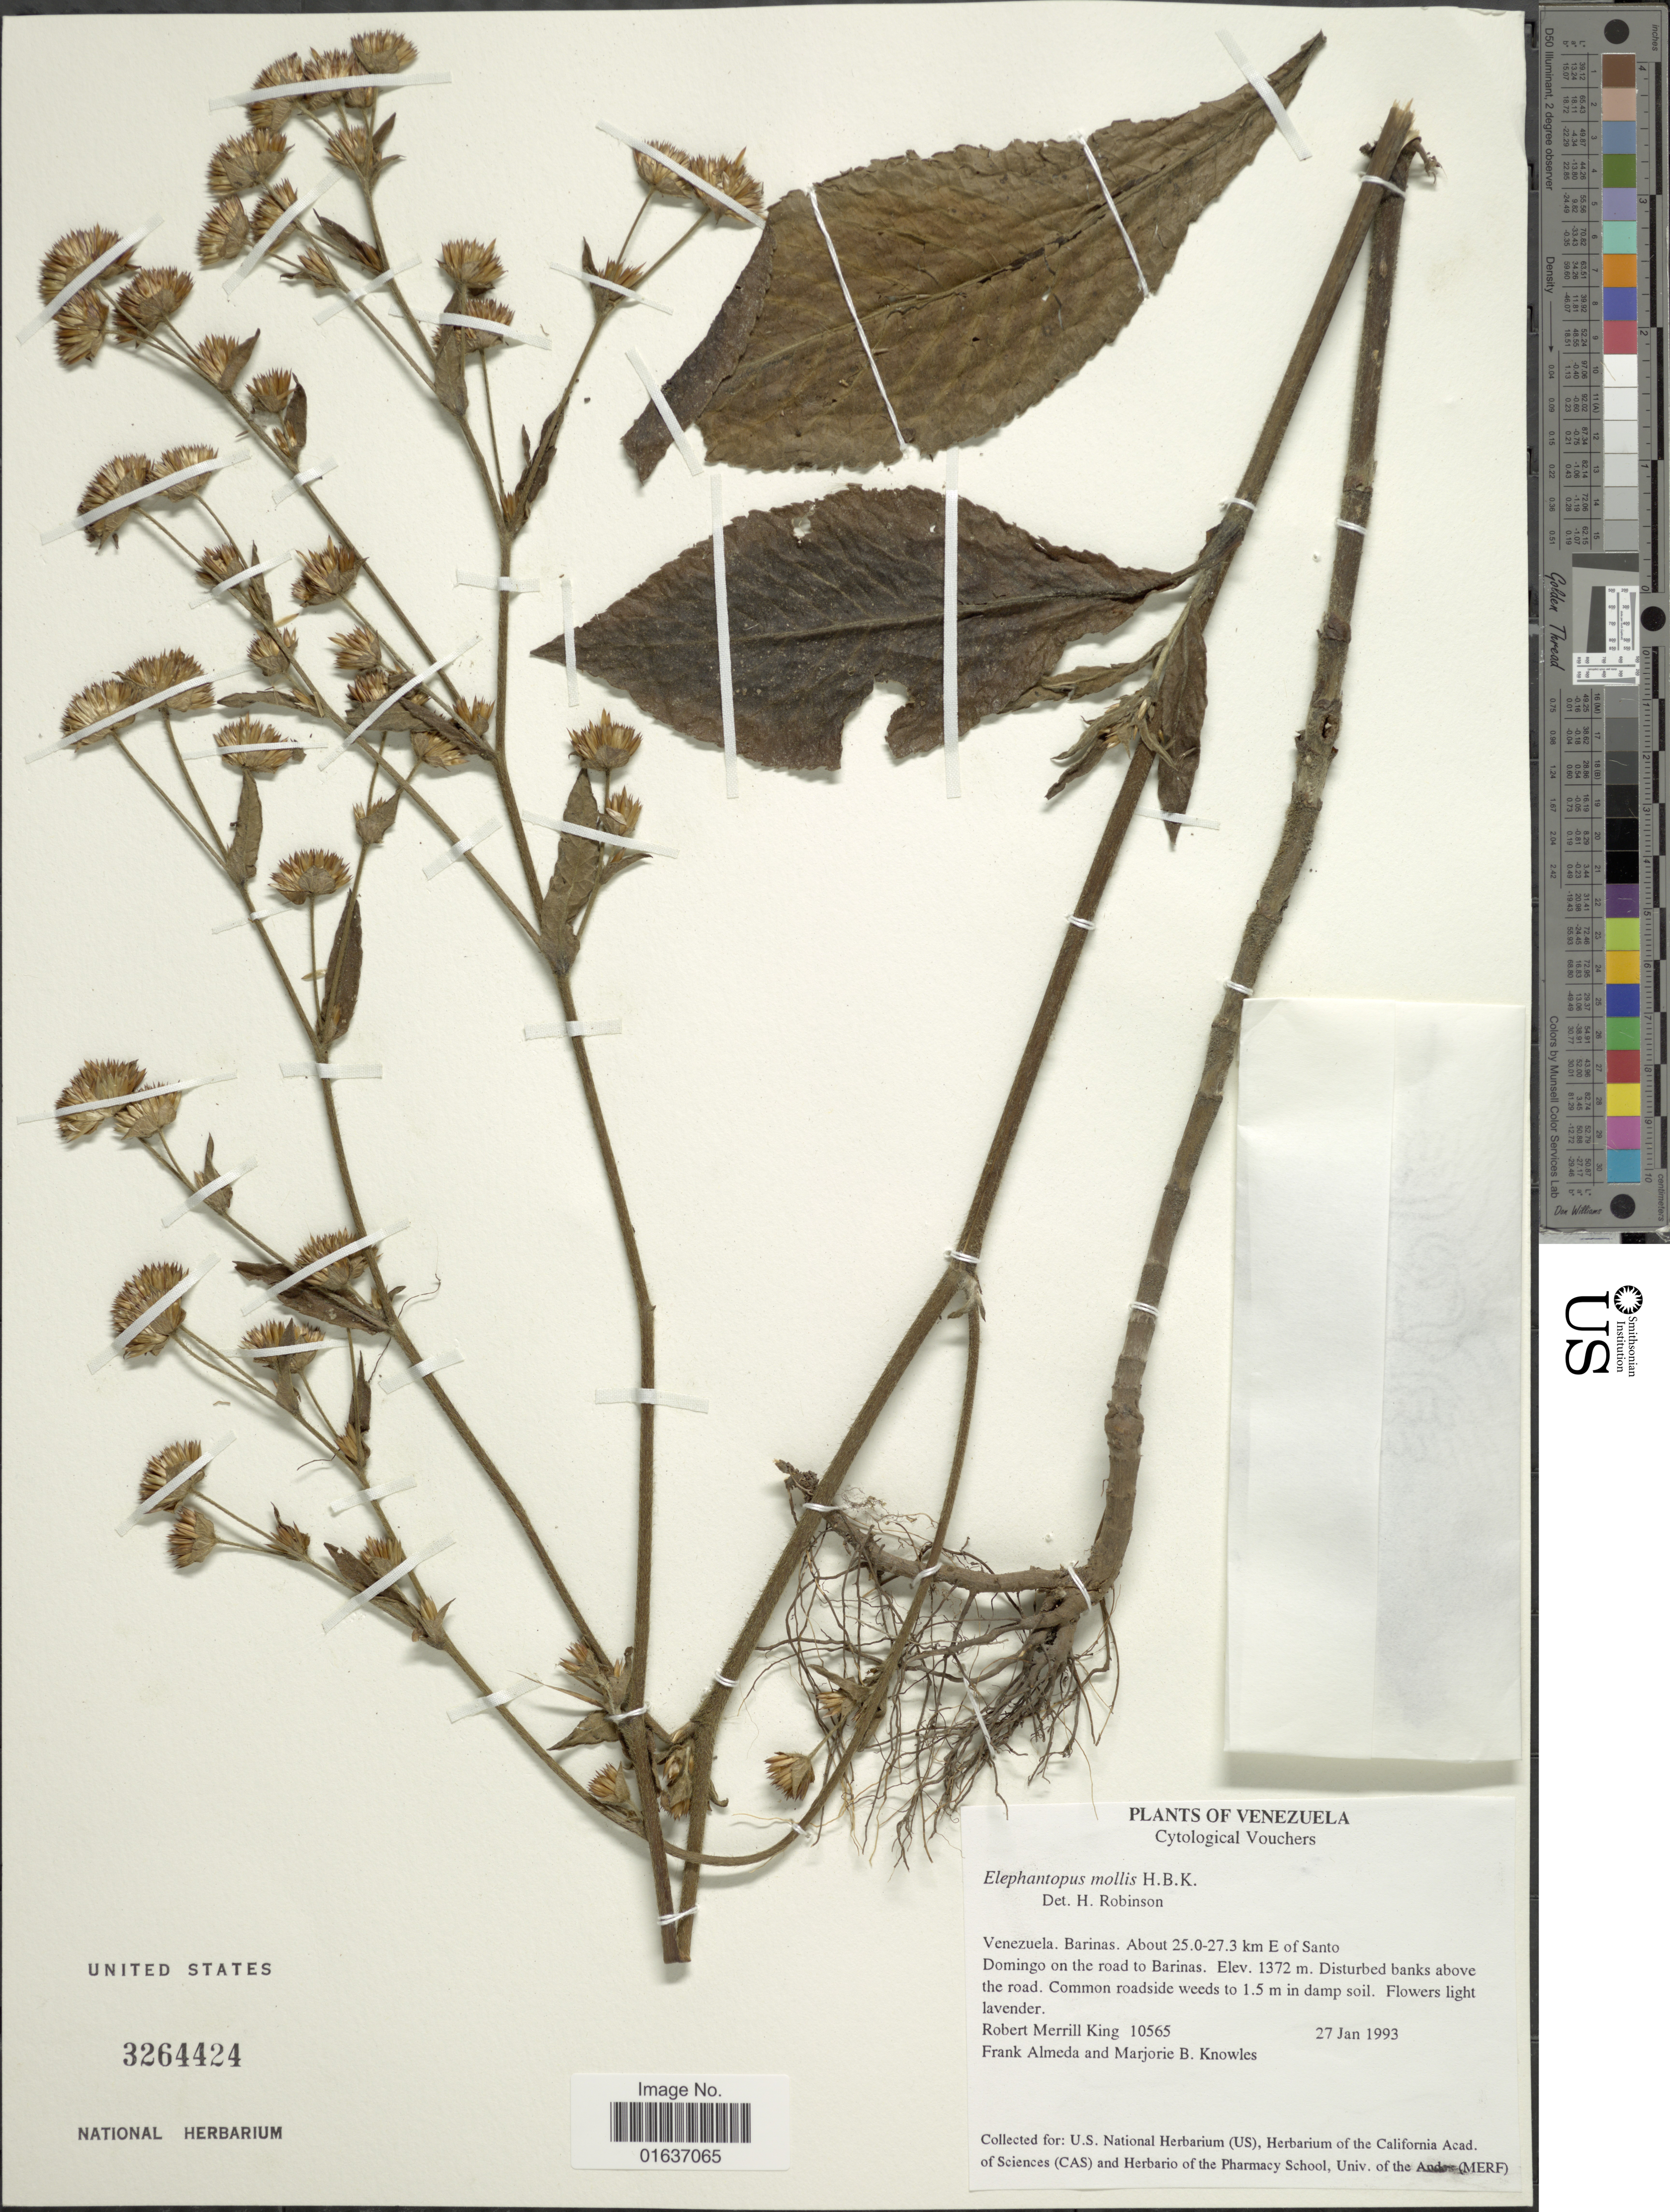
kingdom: Plantae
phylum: Tracheophyta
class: Magnoliopsida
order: Asterales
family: Asteraceae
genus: Elephantopus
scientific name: Elephantopus mollis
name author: Kunth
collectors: R. M. King, F. Almeda & M. B. Knowles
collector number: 10565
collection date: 1993-01-27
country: Venezuela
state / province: Barinas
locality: About 25.0-27.3 km E of Santo Domingo on the road to Barinas, disturbed banks above the road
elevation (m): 1372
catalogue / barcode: US 3264424